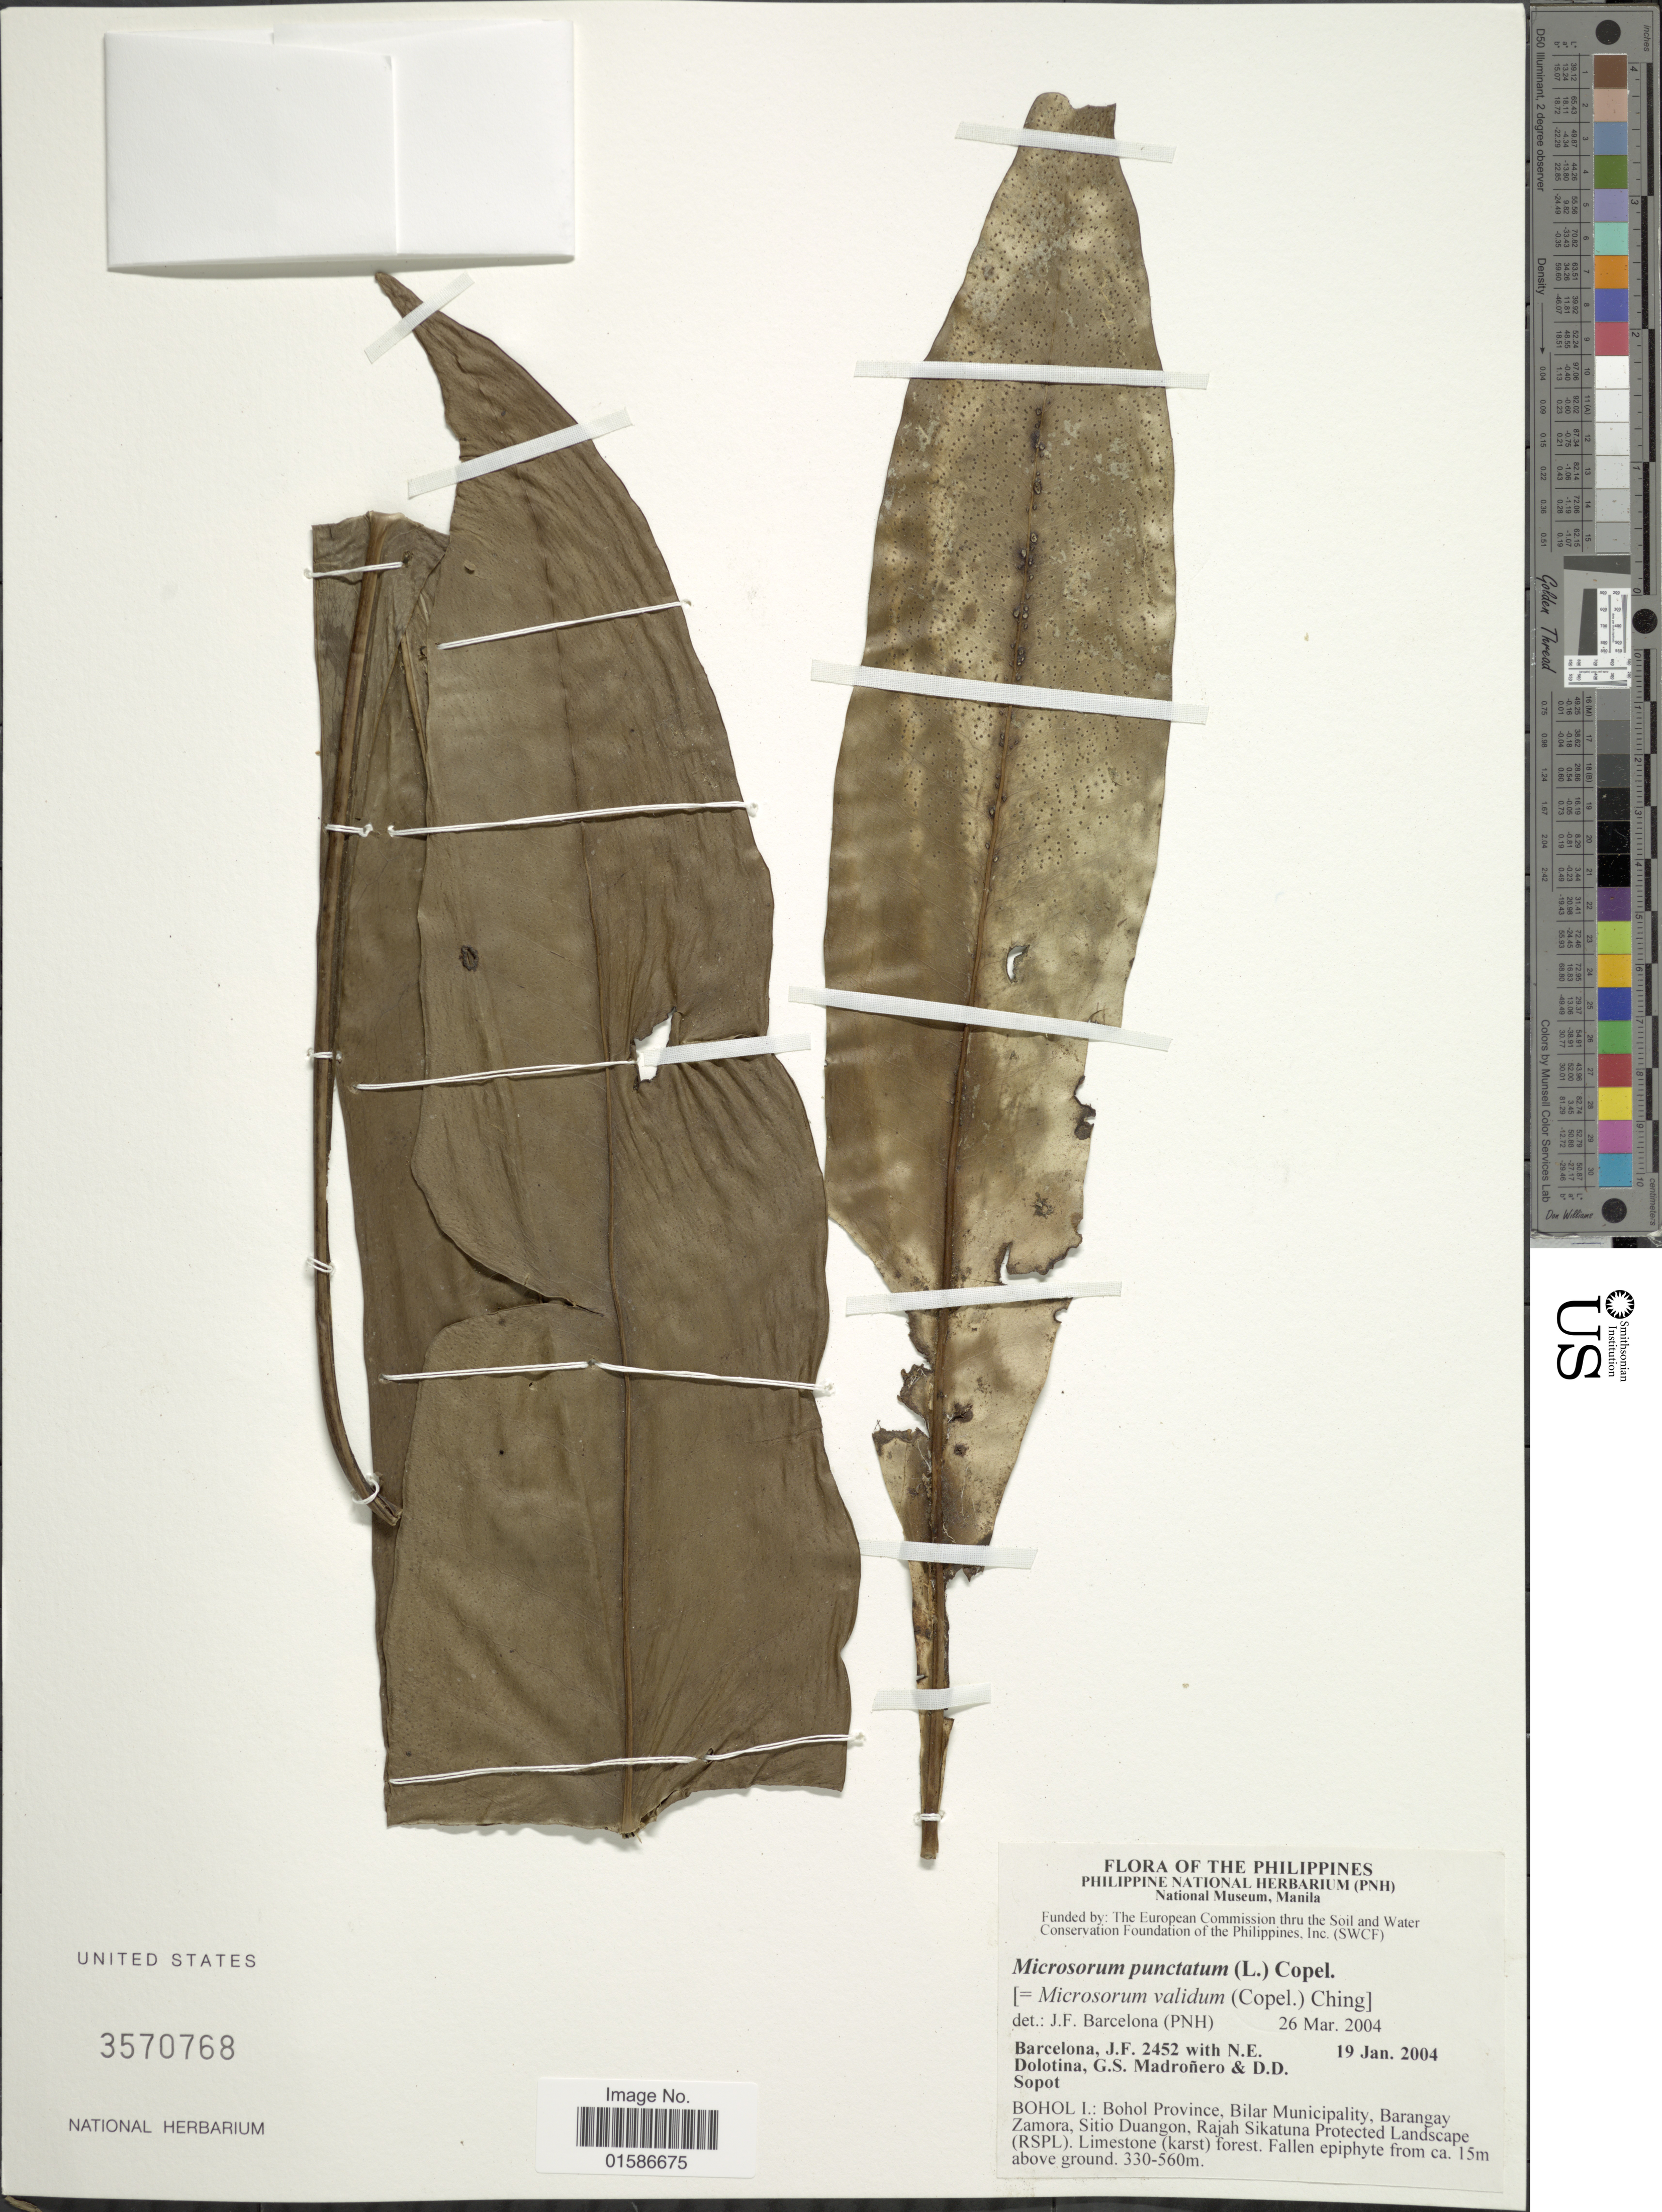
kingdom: Plantae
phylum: Tracheophyta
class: Polypodiopsida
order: Polypodiales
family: Polypodiaceae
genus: Microsorum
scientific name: Microsorum punctatum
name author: (L.) Copel.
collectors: J. F. Barcelona, N. Dolotina, G. Madroñero & D. Sopot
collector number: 2452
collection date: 2004-01-19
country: Philippines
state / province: Central Visayas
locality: Bohol I: Bohol province, Bilar Municipality, Barangay Zamora, Sitio Duangon, Rajah Sikatuna Protected Landscape (RSPL)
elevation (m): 330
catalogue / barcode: US 3570768